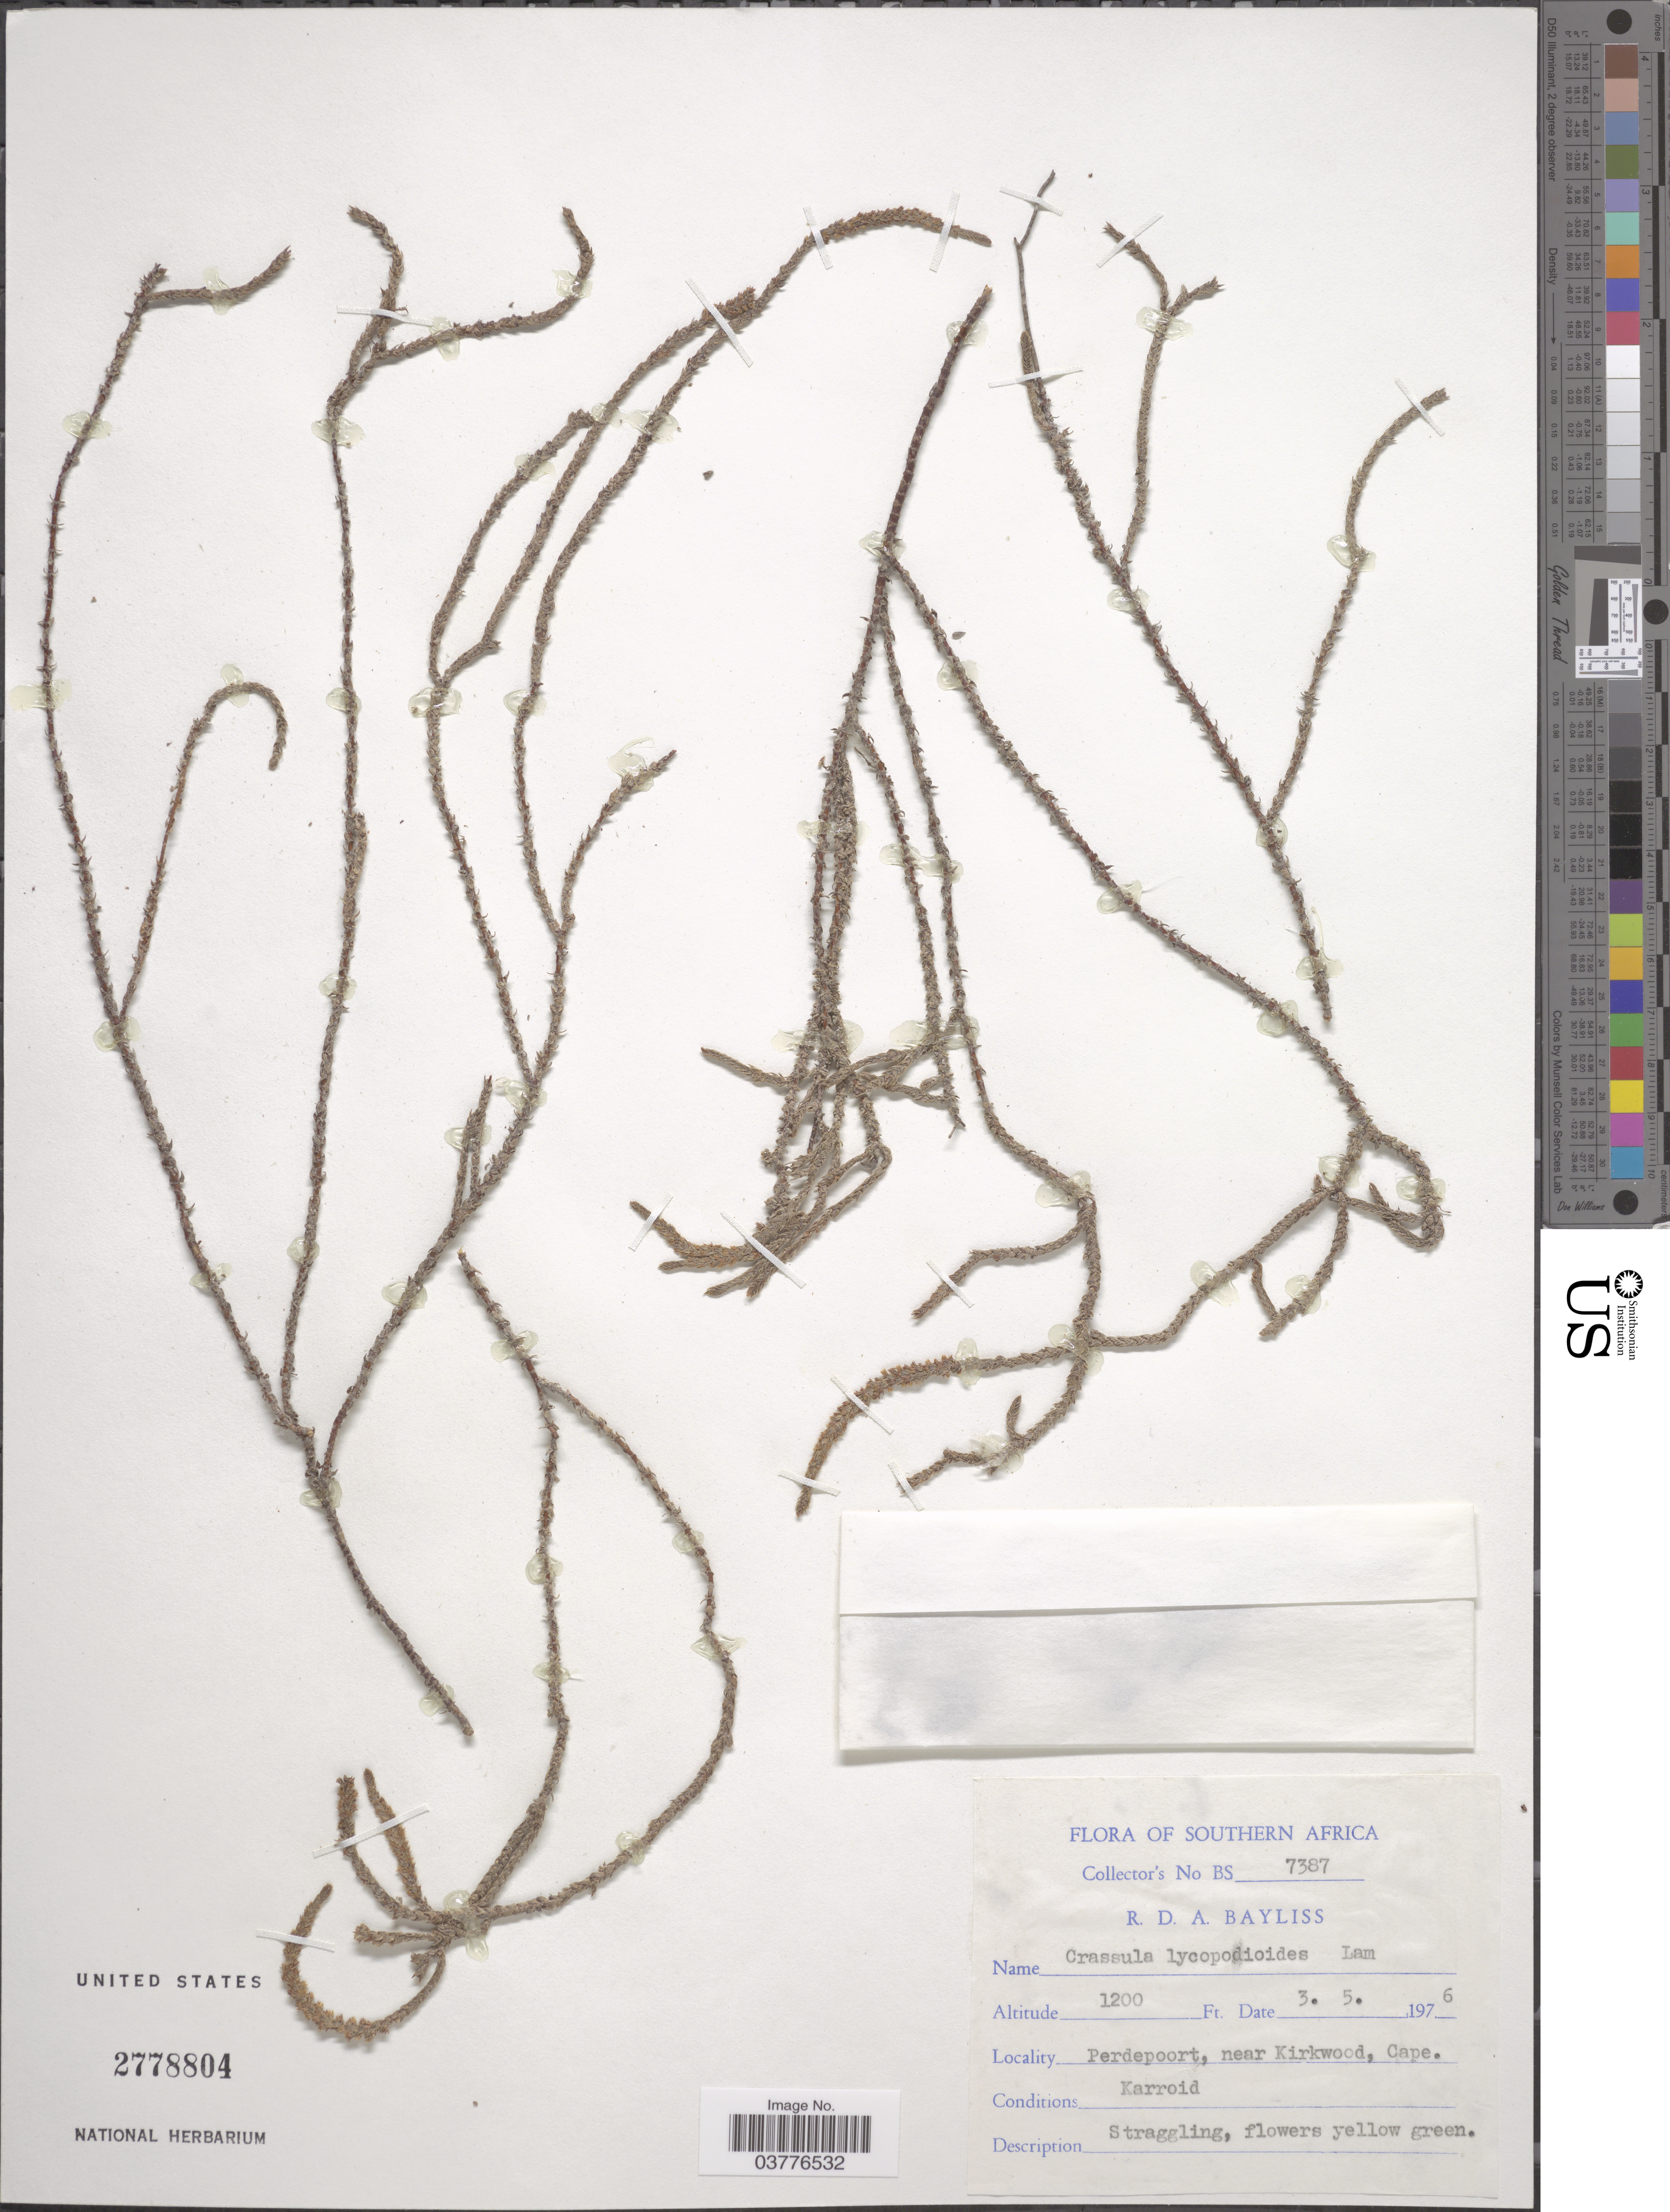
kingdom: Plantae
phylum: Tracheophyta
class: Magnoliopsida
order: Saxifragales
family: Crassulaceae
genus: Crassula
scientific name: Crassula muscosa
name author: L.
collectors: R. Bayliss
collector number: BS7387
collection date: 1976-05-03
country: South Africa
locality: Southern Africa. Perdepoort, near Kirkwood, Cape.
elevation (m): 366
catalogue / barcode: US 2778804